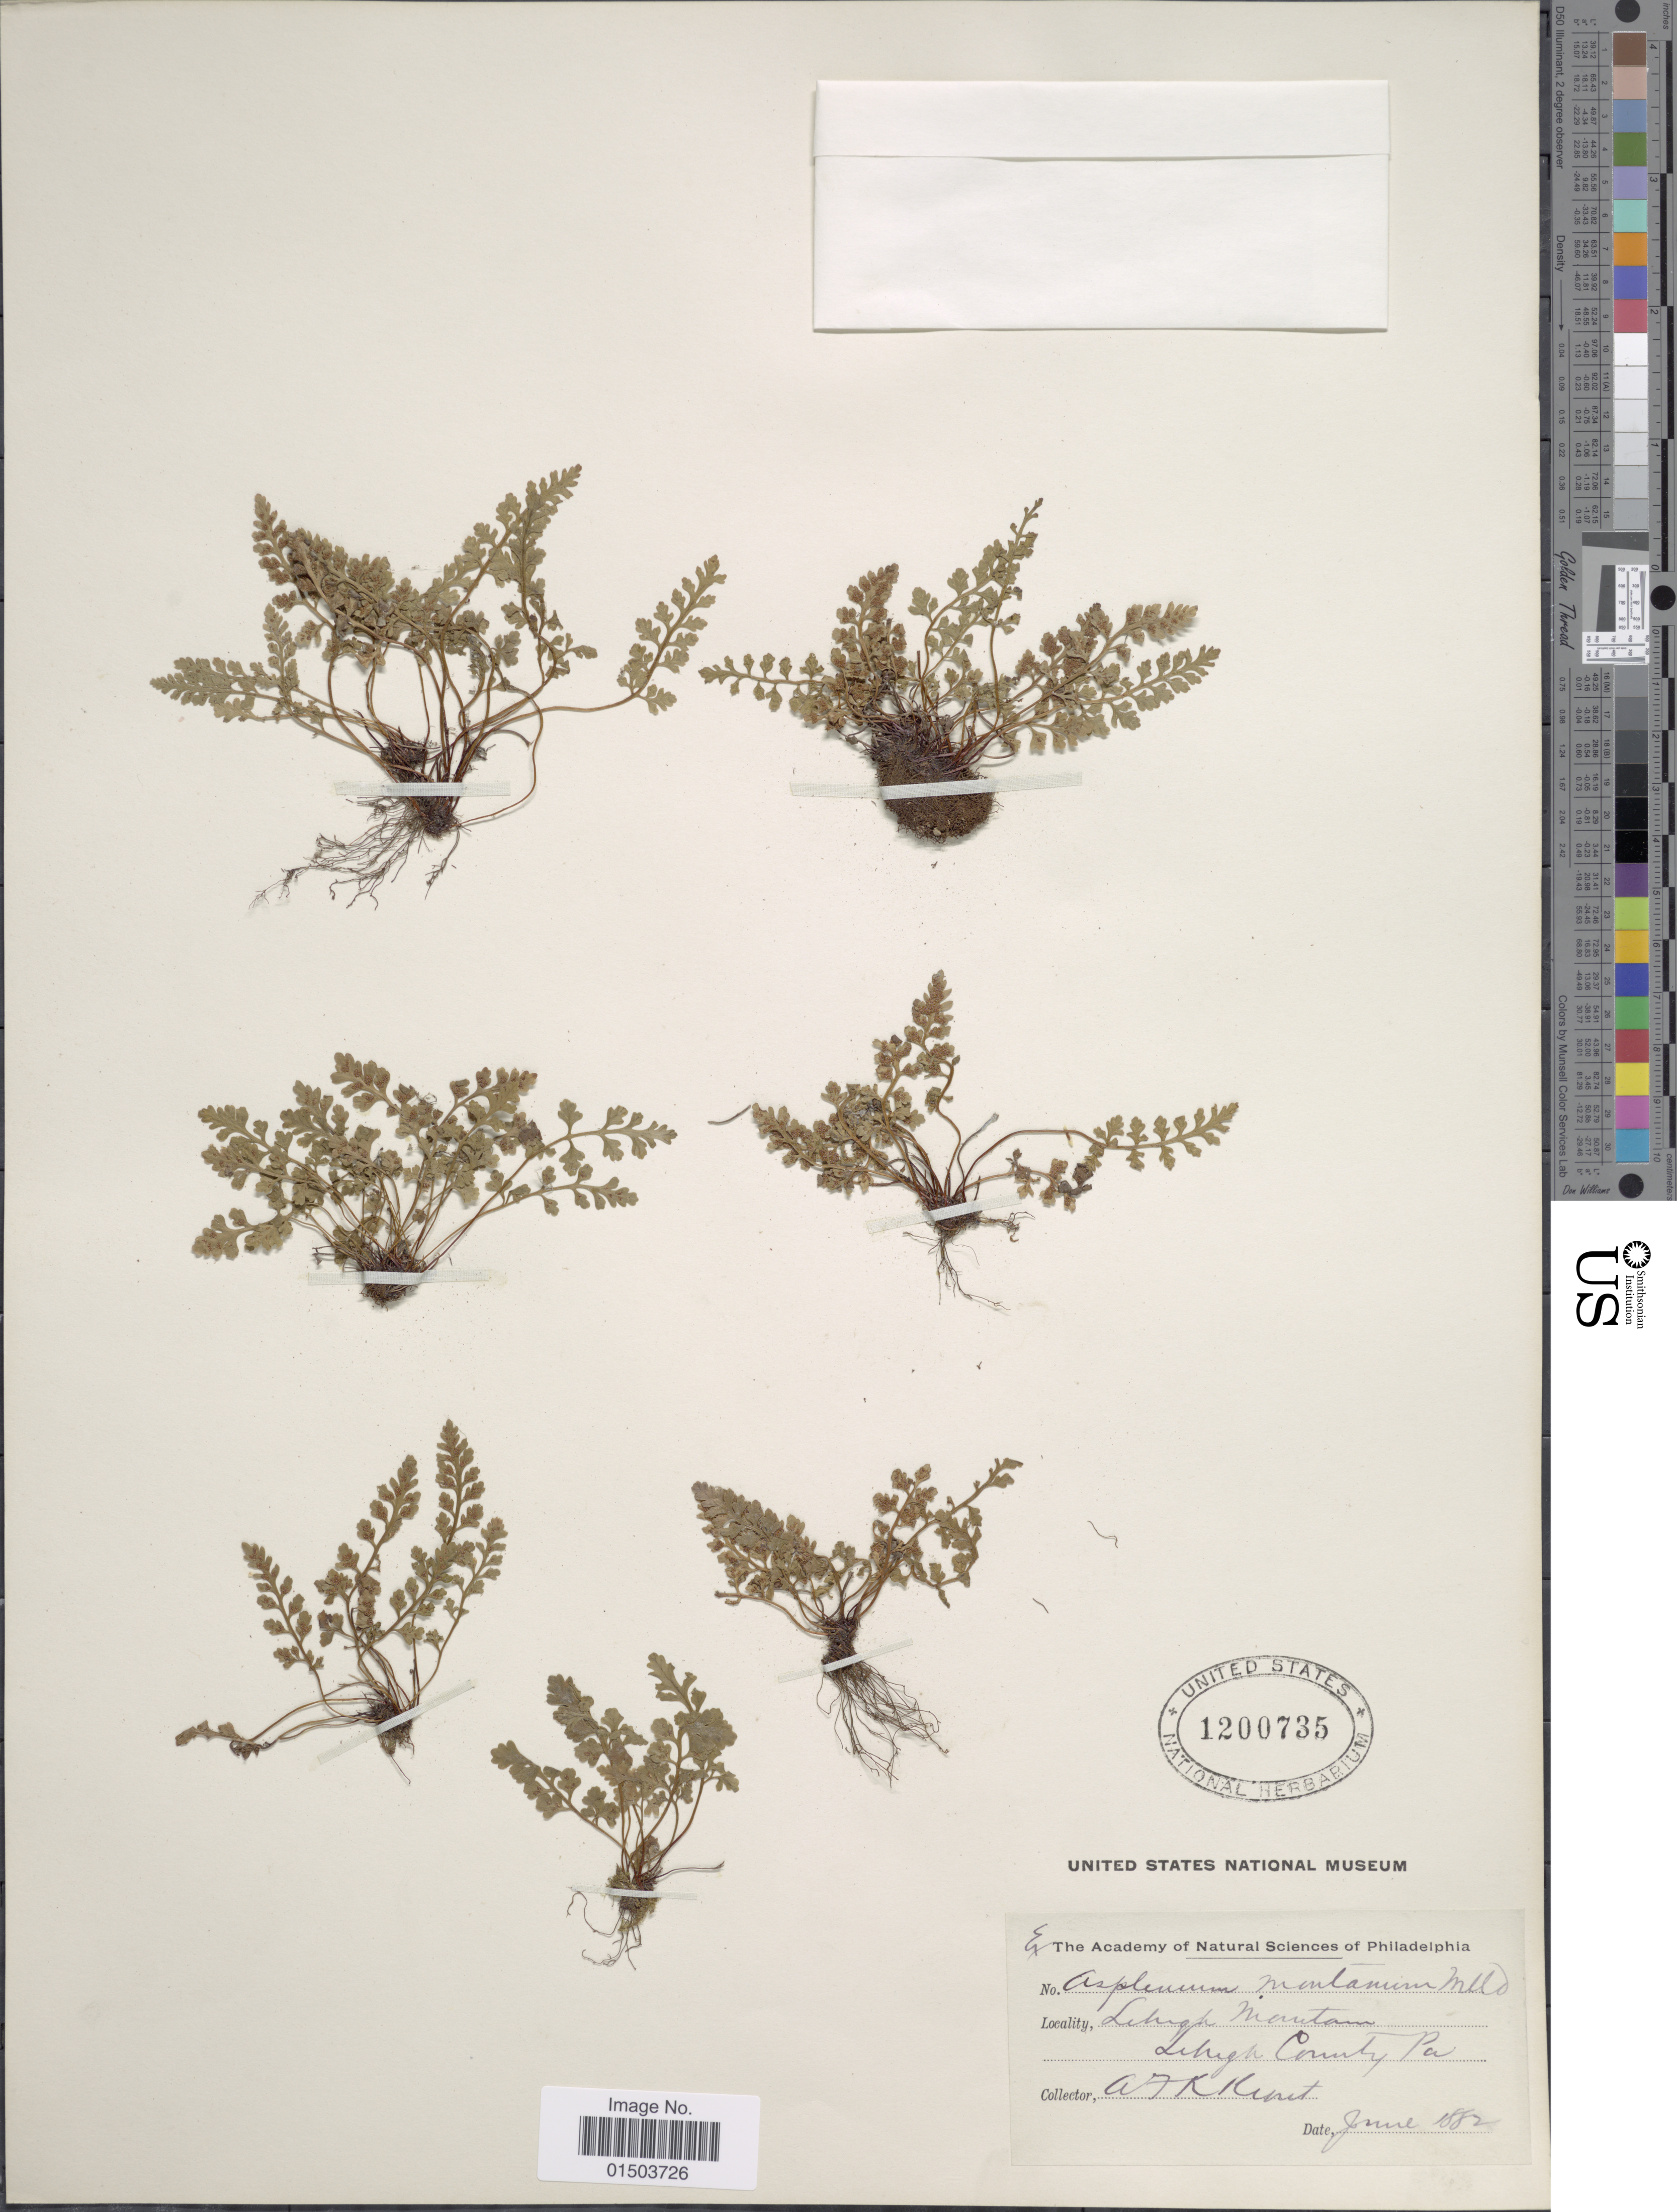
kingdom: Plantae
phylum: Tracheophyta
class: Polypodiopsida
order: Polypodiales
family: Aspleniaceae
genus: Asplenium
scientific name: Asplenium montanum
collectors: A. Kimt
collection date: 1882-06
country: United States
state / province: Pennsylvania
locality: Lehigh Mountain, Lehigh County.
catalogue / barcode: US 1200735